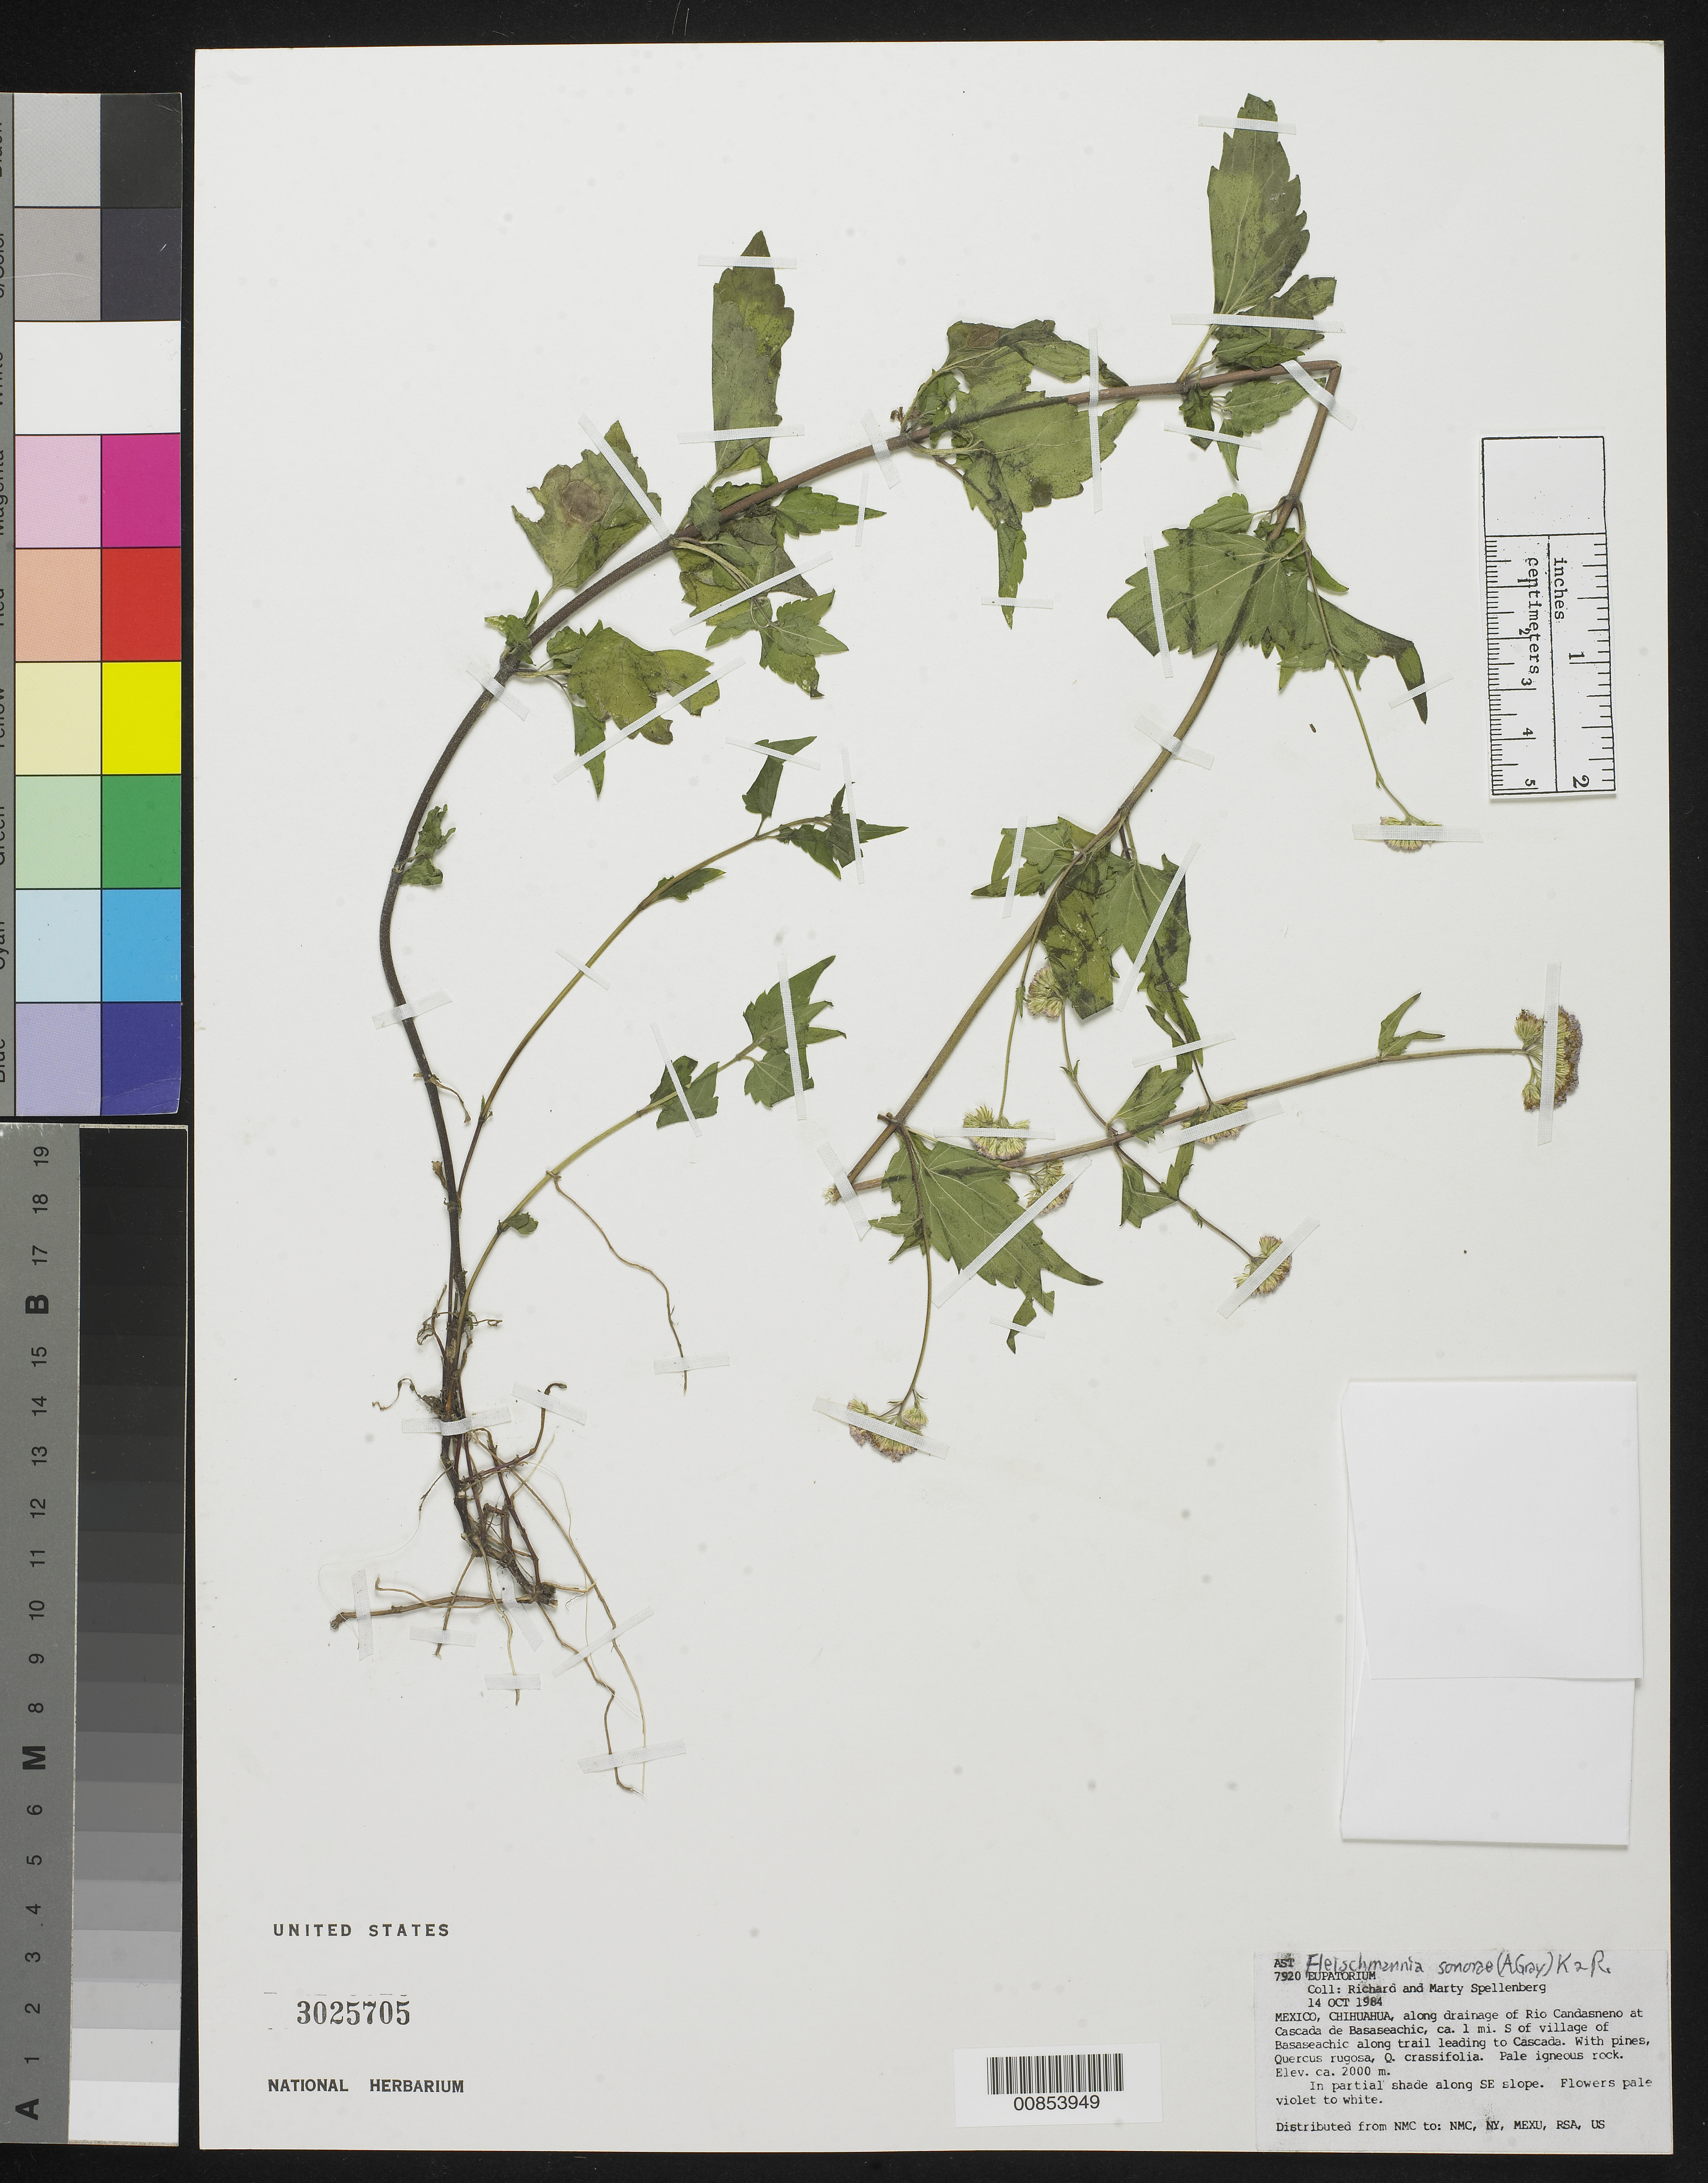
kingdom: Plantae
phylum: Tracheophyta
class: Magnoliopsida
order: Asterales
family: Asteraceae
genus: Fleischmannia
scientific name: Fleischmannia sonorae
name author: (A. Gray) R.M. King & H. Rob.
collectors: R. W. Spellenberg & Spellenberg, M.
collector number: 7920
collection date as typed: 14 Oct 1984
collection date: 1984-10-14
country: Mexico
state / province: Chihuahua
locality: Along drainage of Río Candasneno at Cascada de Basaseachic, ca. 1 mi. S of village of Basaseachic, along trail leading to Cascada, along SE slope.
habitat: In partial shade. With pines, Quercus rugosa, Q. crassifolia. Pale igneous rock.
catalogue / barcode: US 3025705